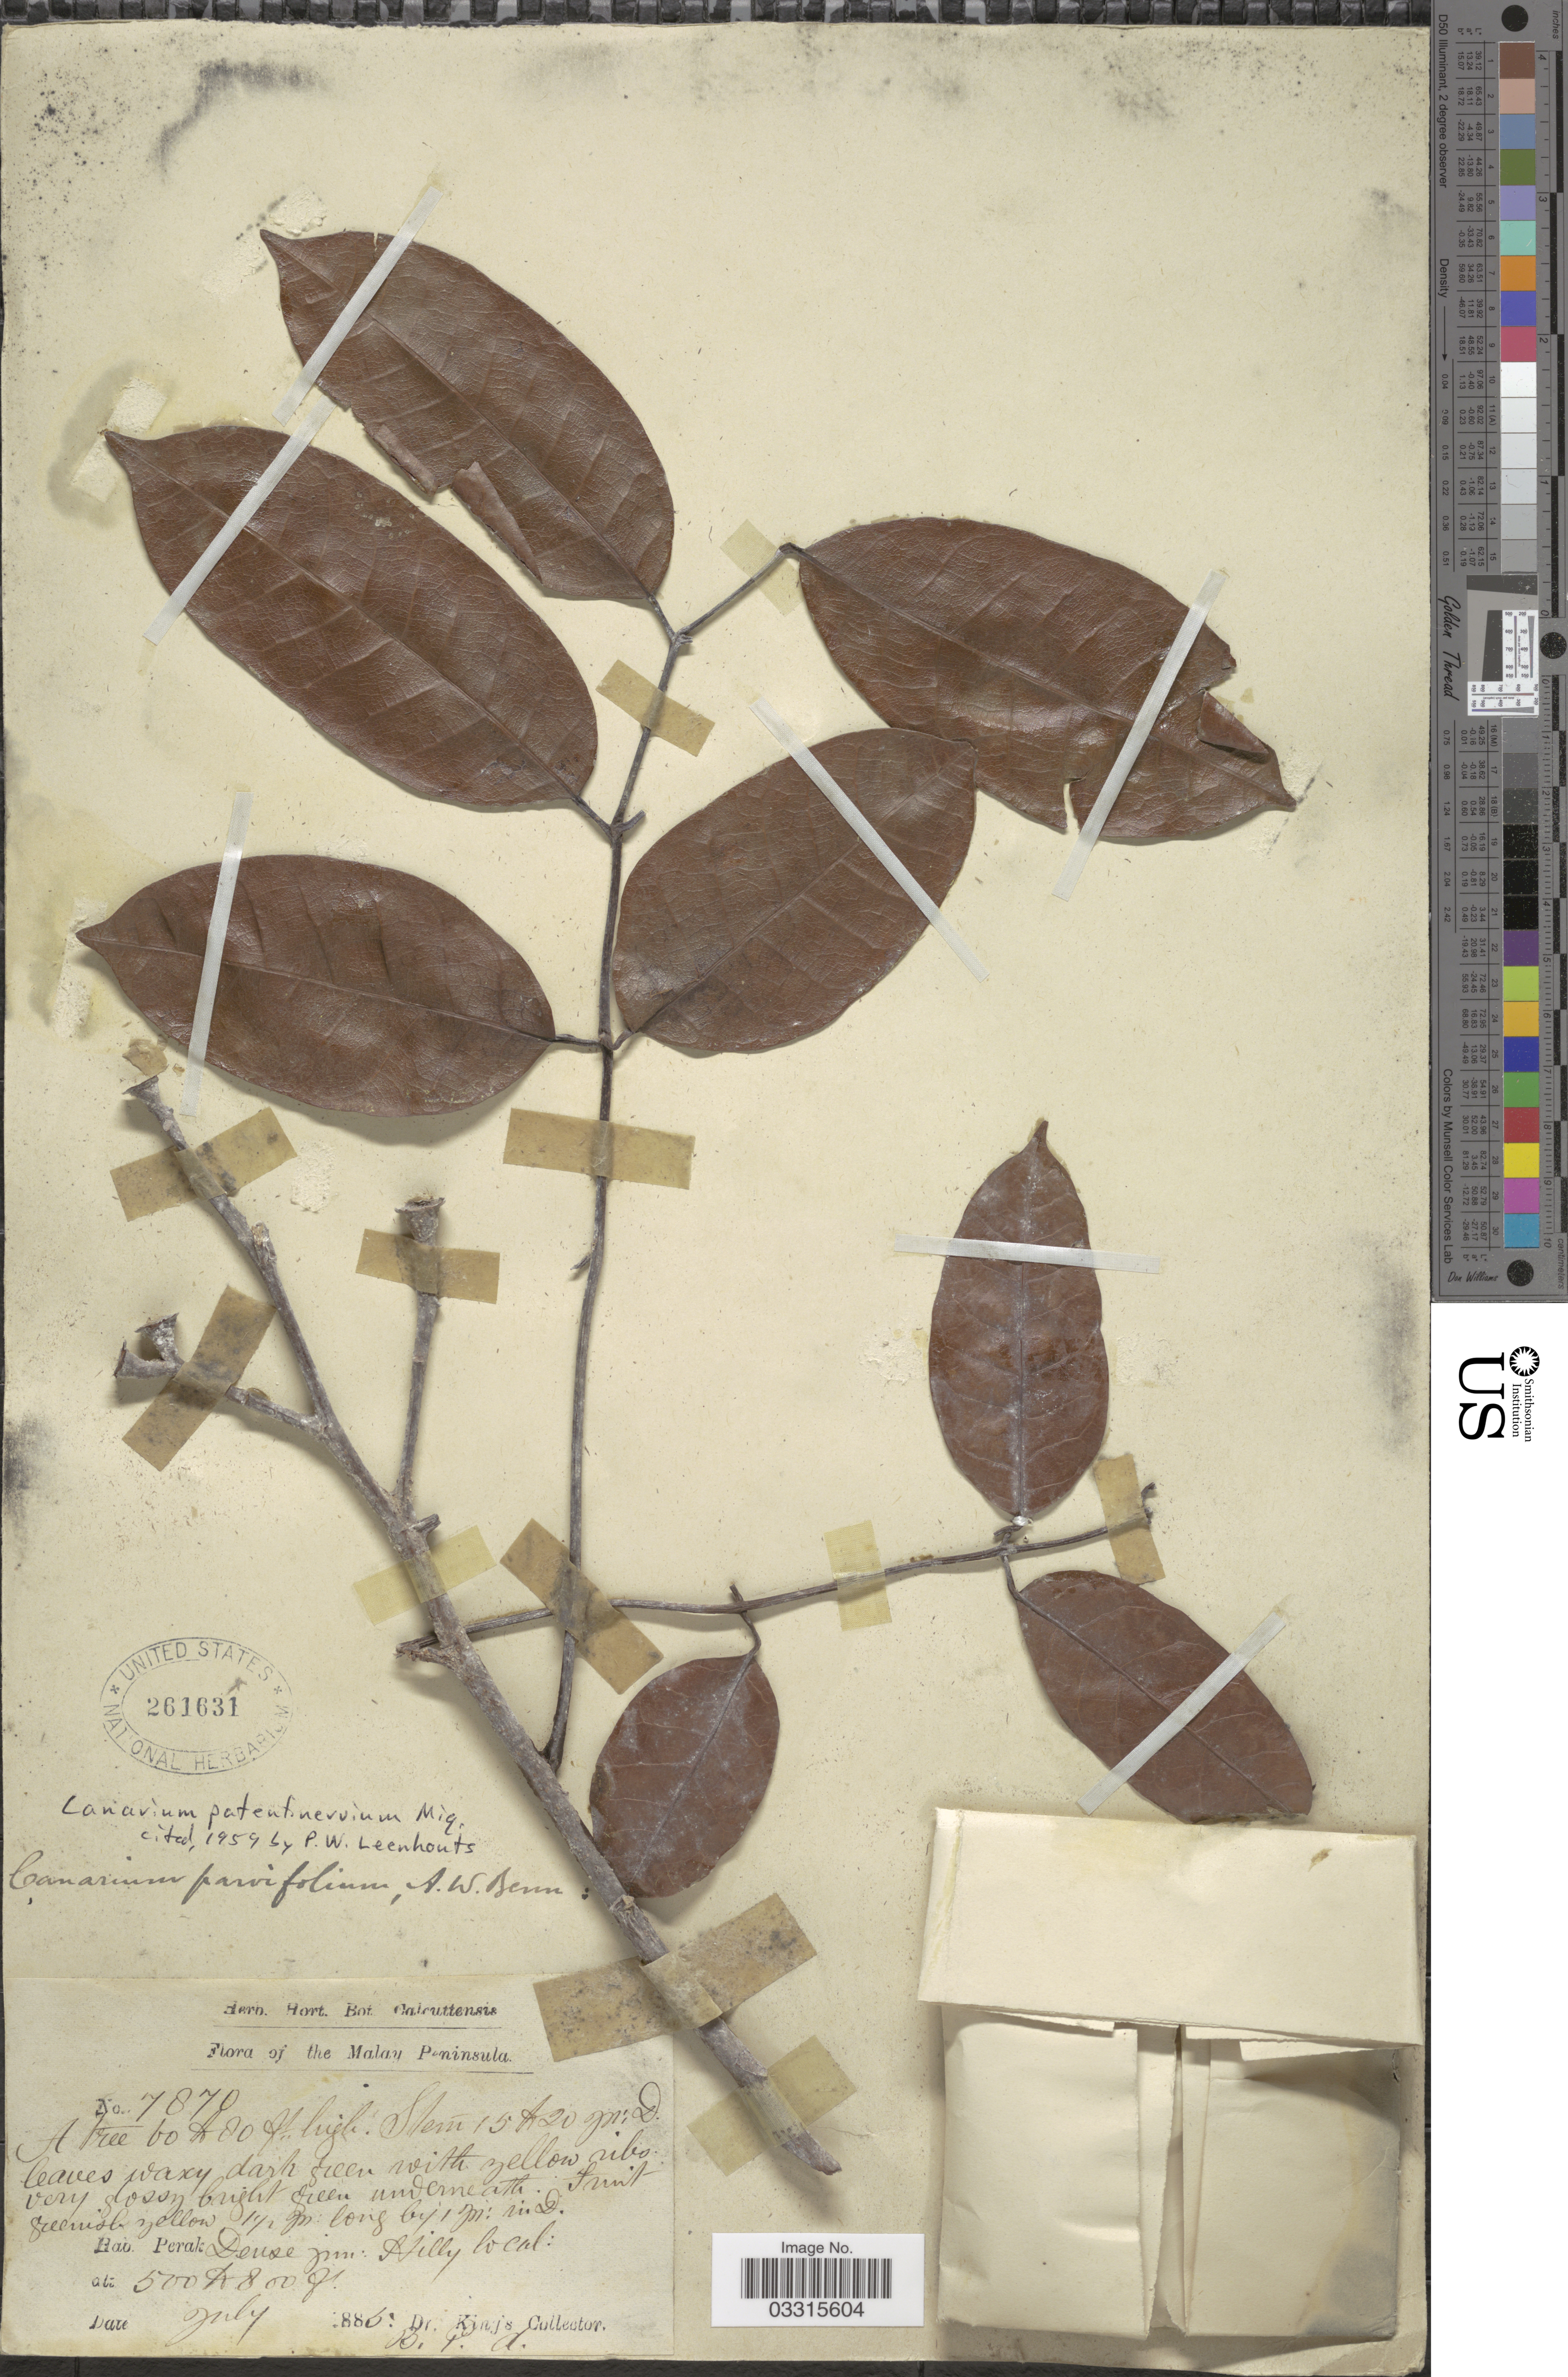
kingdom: Plantae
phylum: Tracheophyta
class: Magnoliopsida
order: Sapindales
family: Burseraceae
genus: Canarium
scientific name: Canarium patentinervium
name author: Miq.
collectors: Dr. King's collector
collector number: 7870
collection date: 1885-07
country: Malaysia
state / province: Perak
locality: Malay Peninsula.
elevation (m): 152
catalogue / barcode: US 261631